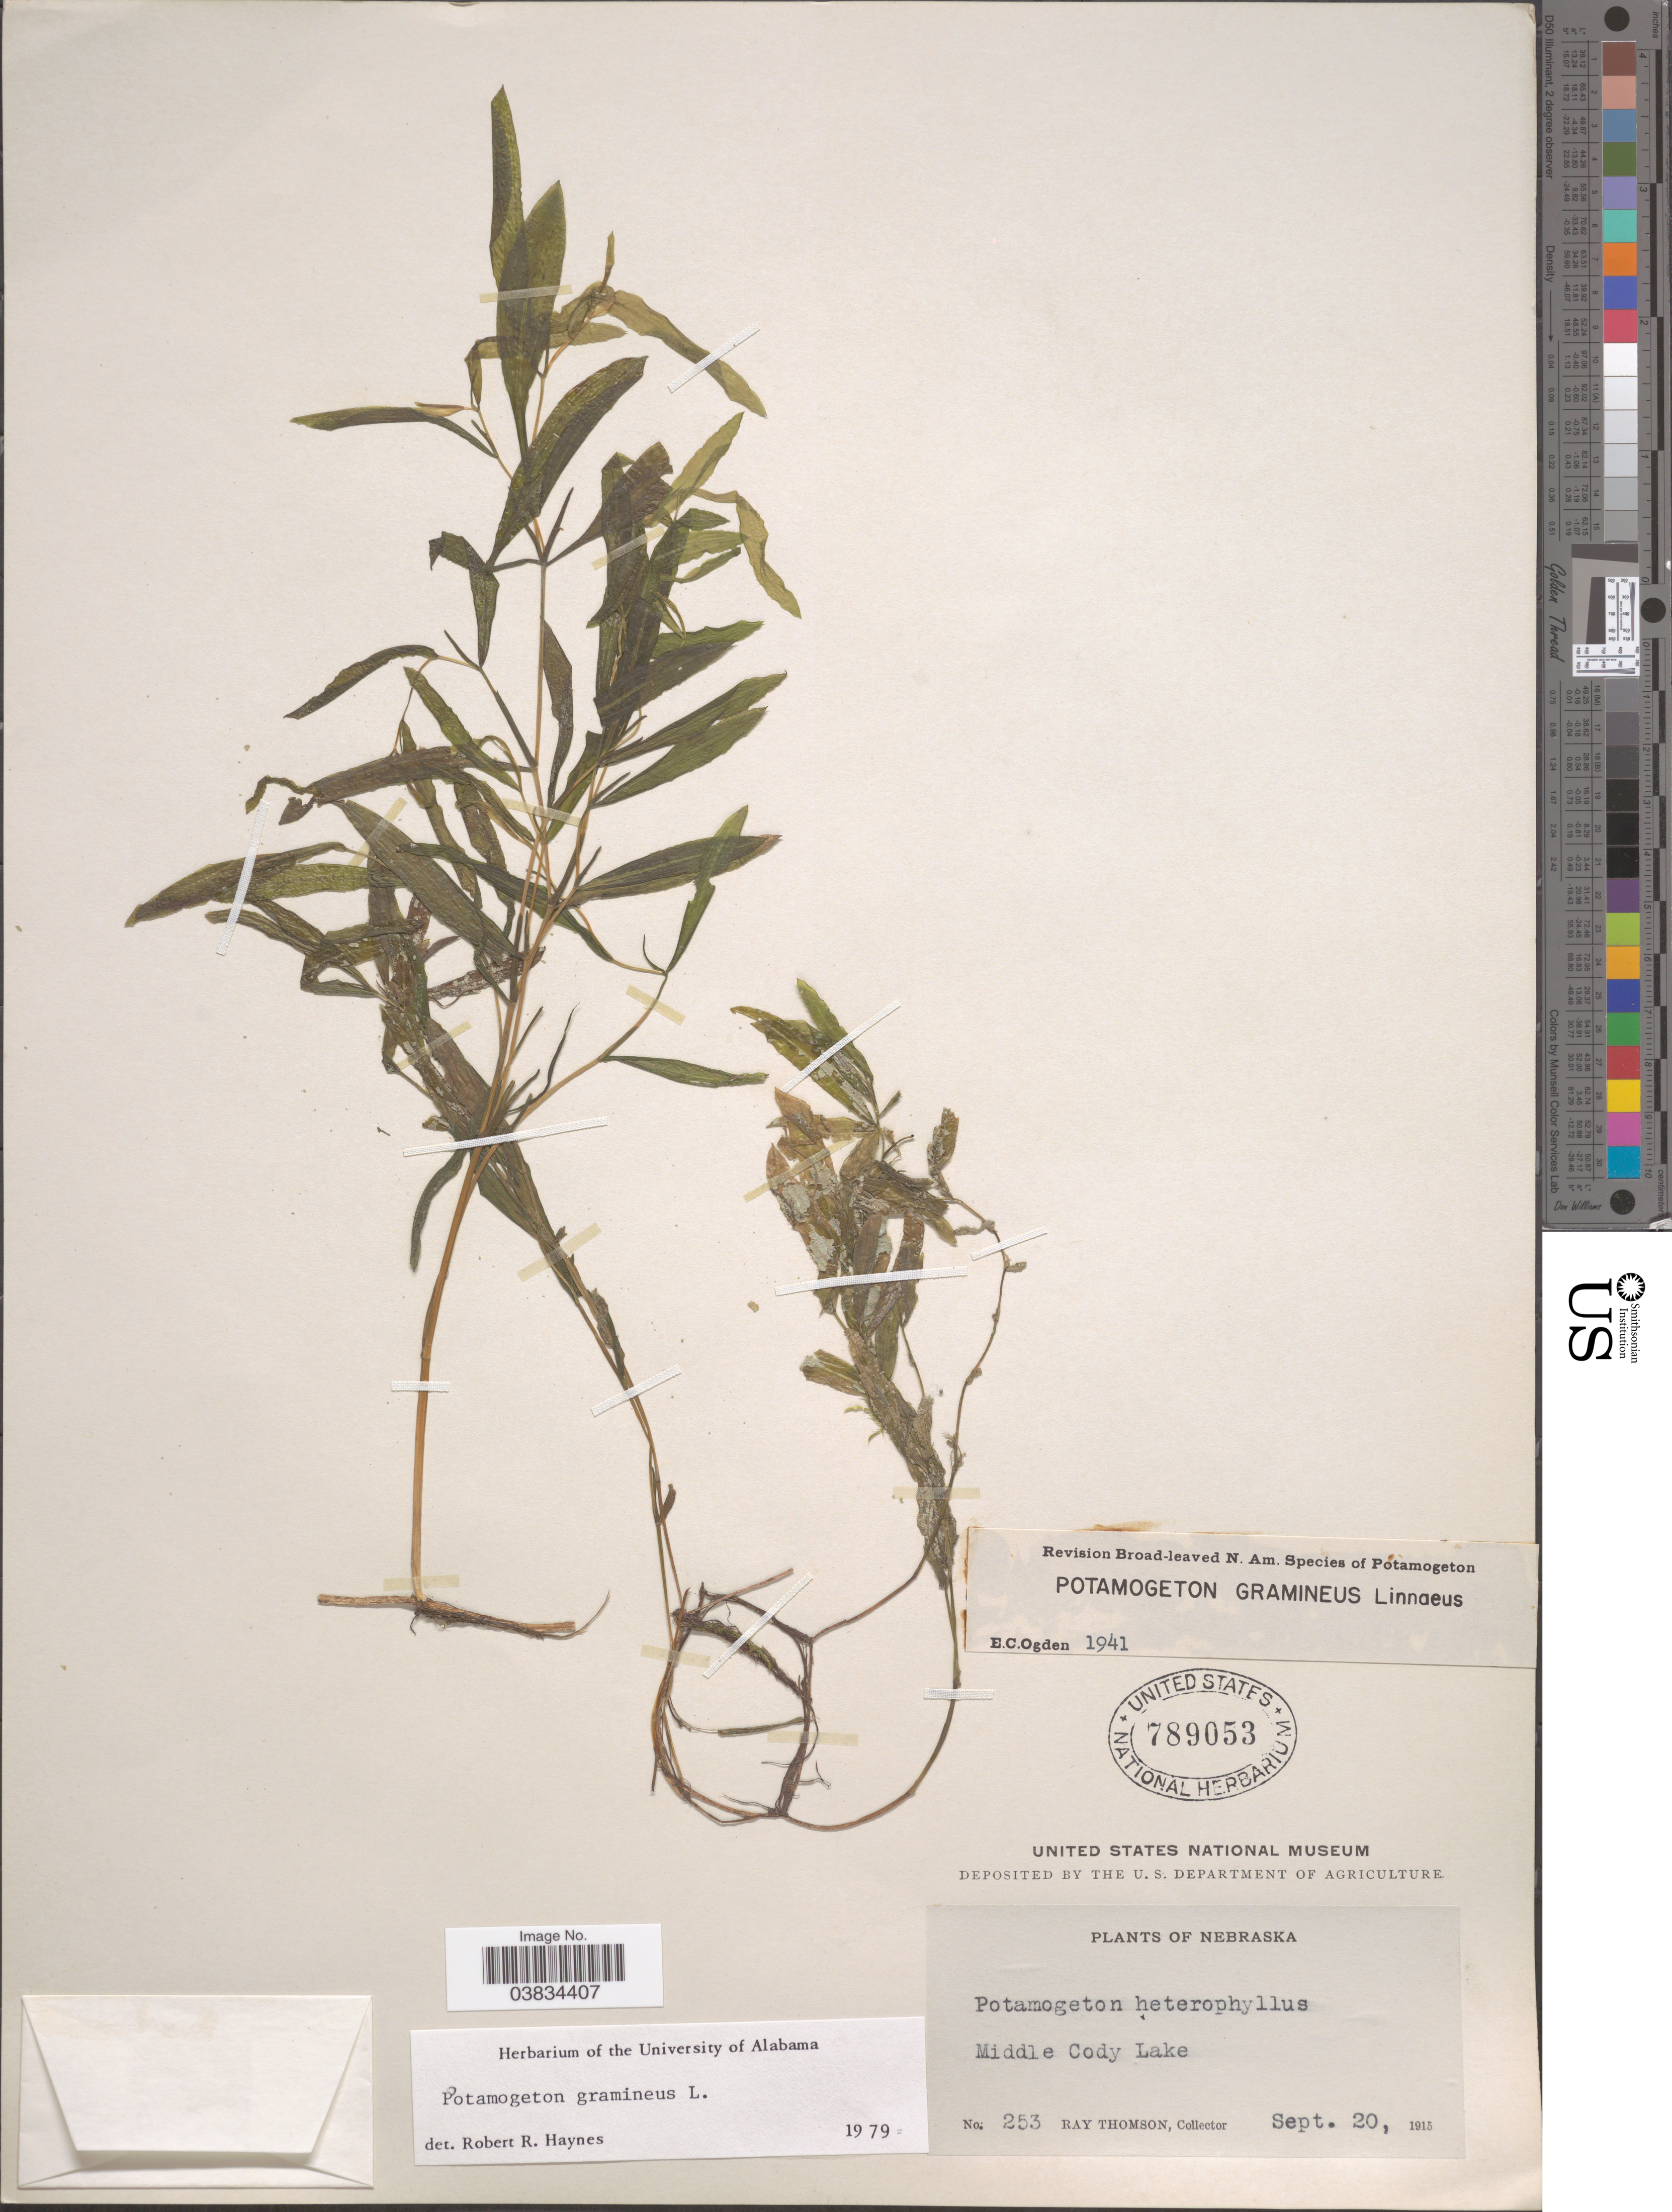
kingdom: Plantae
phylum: Tracheophyta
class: Liliopsida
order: Alismatales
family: Potamogetonaceae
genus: Potamogeton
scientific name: Potamogeton gramineus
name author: L.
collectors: R. Thomson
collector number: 253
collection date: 1915-09-20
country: United States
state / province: Nebraska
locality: Middle Cody Lake.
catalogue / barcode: US 789053